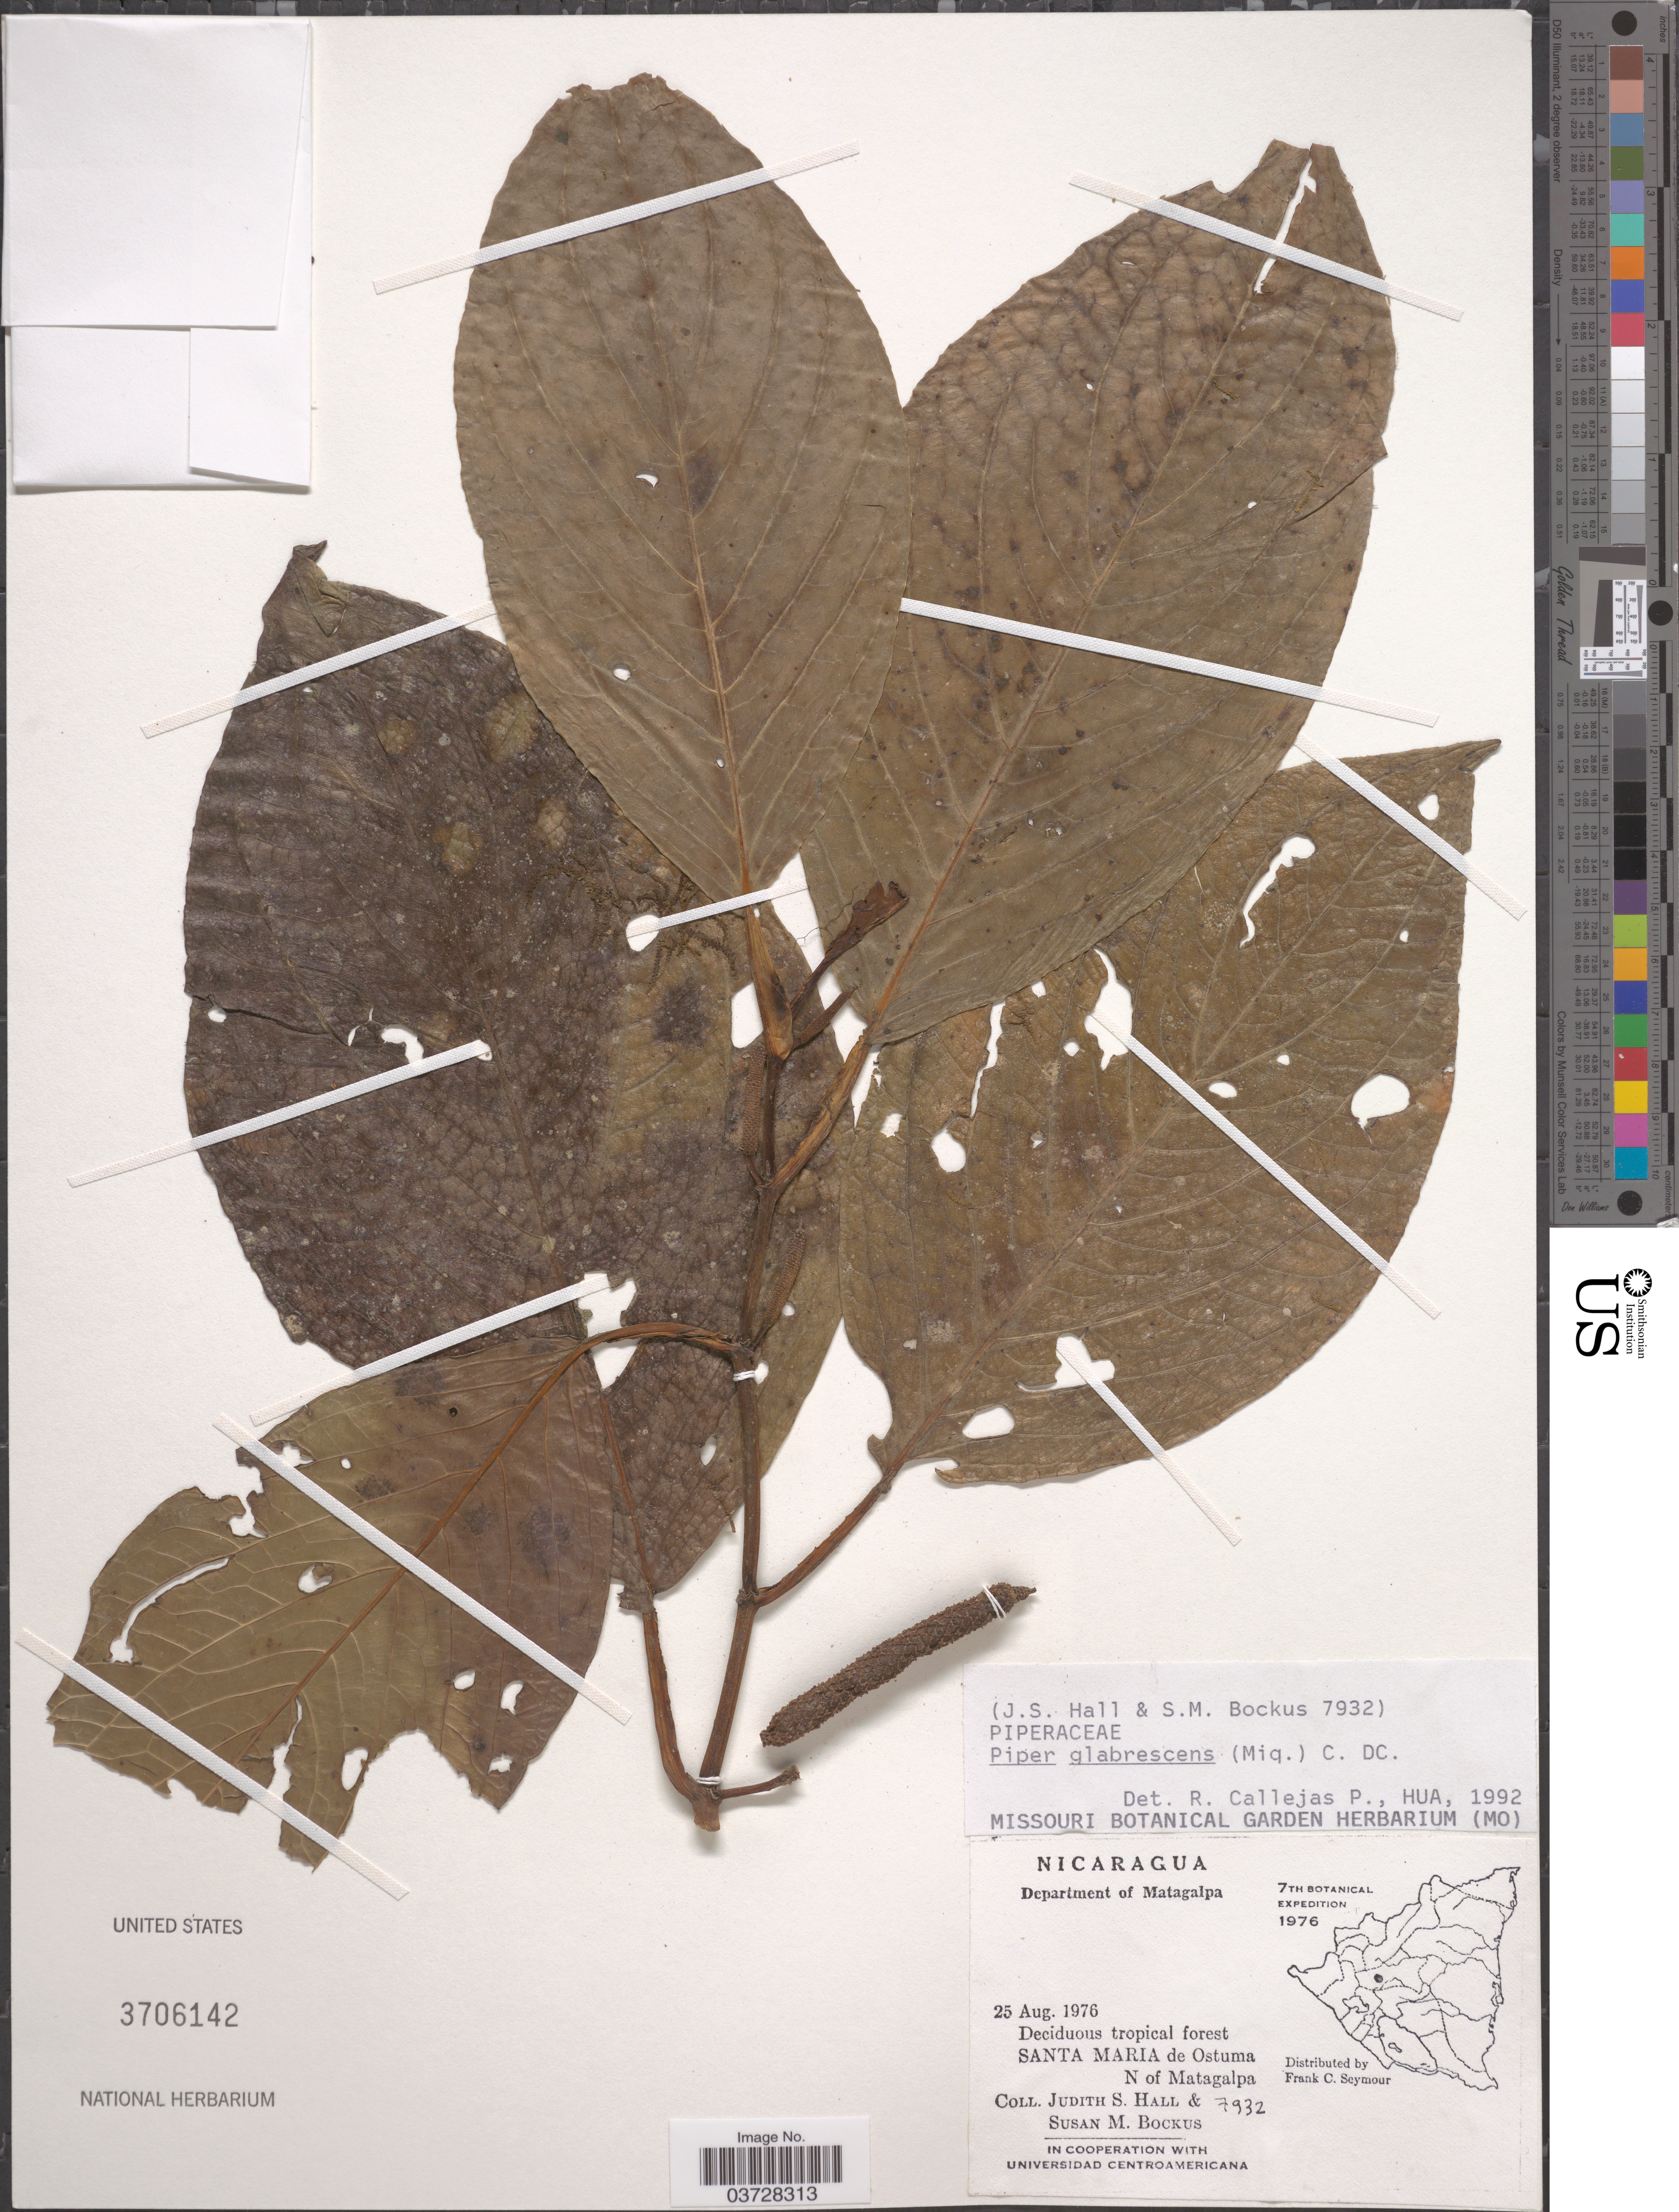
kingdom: Plantae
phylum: Tracheophyta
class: Magnoliopsida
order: Piperales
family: Piperaceae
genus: Piper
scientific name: Piper glabrescens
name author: (Miq.) C. DC.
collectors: J. Hall & S. Bockus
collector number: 7932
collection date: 1976-08-25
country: Nicaragua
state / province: Matagalpa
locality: Department of Matagalpa. Santa Maria de Ostuma. N of Matagalpa.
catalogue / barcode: US 3706142